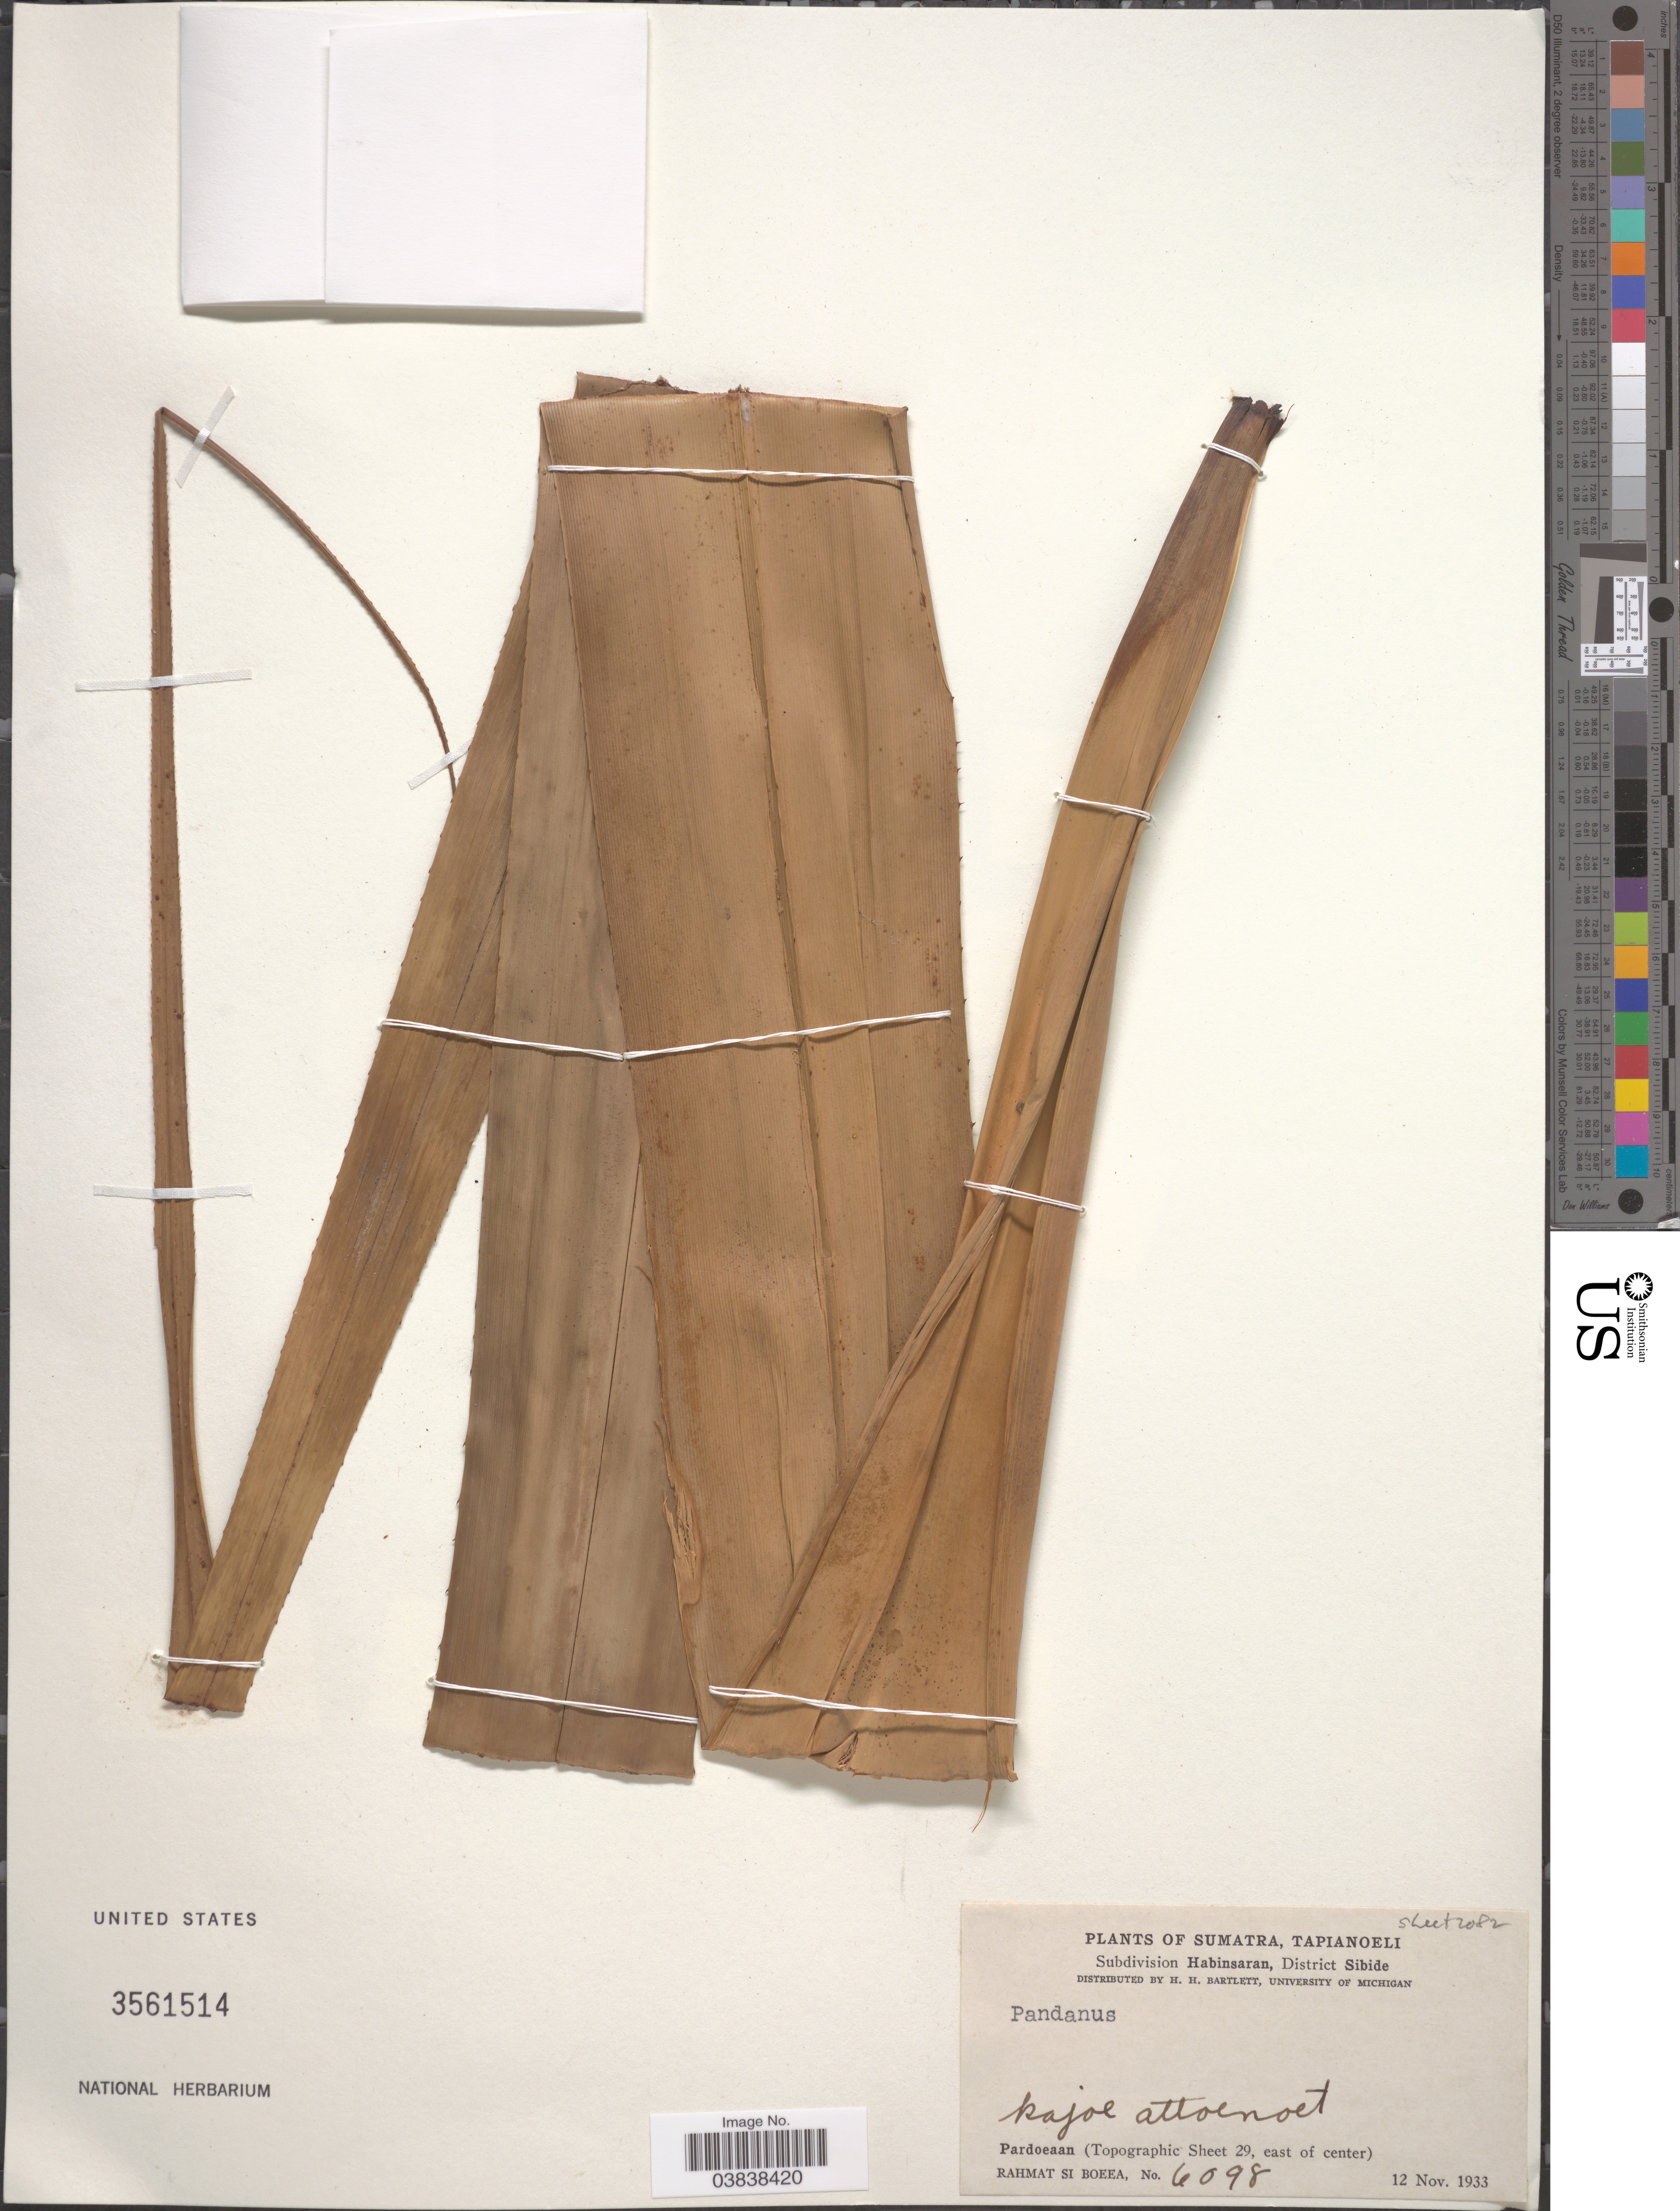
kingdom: Plantae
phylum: Tracheophyta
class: Liliopsida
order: Pandanales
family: Pandanaceae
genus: Pandanus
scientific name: Pandanus sp.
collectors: Rahmat Si Boeea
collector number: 6098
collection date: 1933-11-12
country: Indonesia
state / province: Sumatra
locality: Tapianoeli. Subdivision Habinsaran, District Sidide. Pardoeaan (Topographic Sheet 29, east of center).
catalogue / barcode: US 3561514